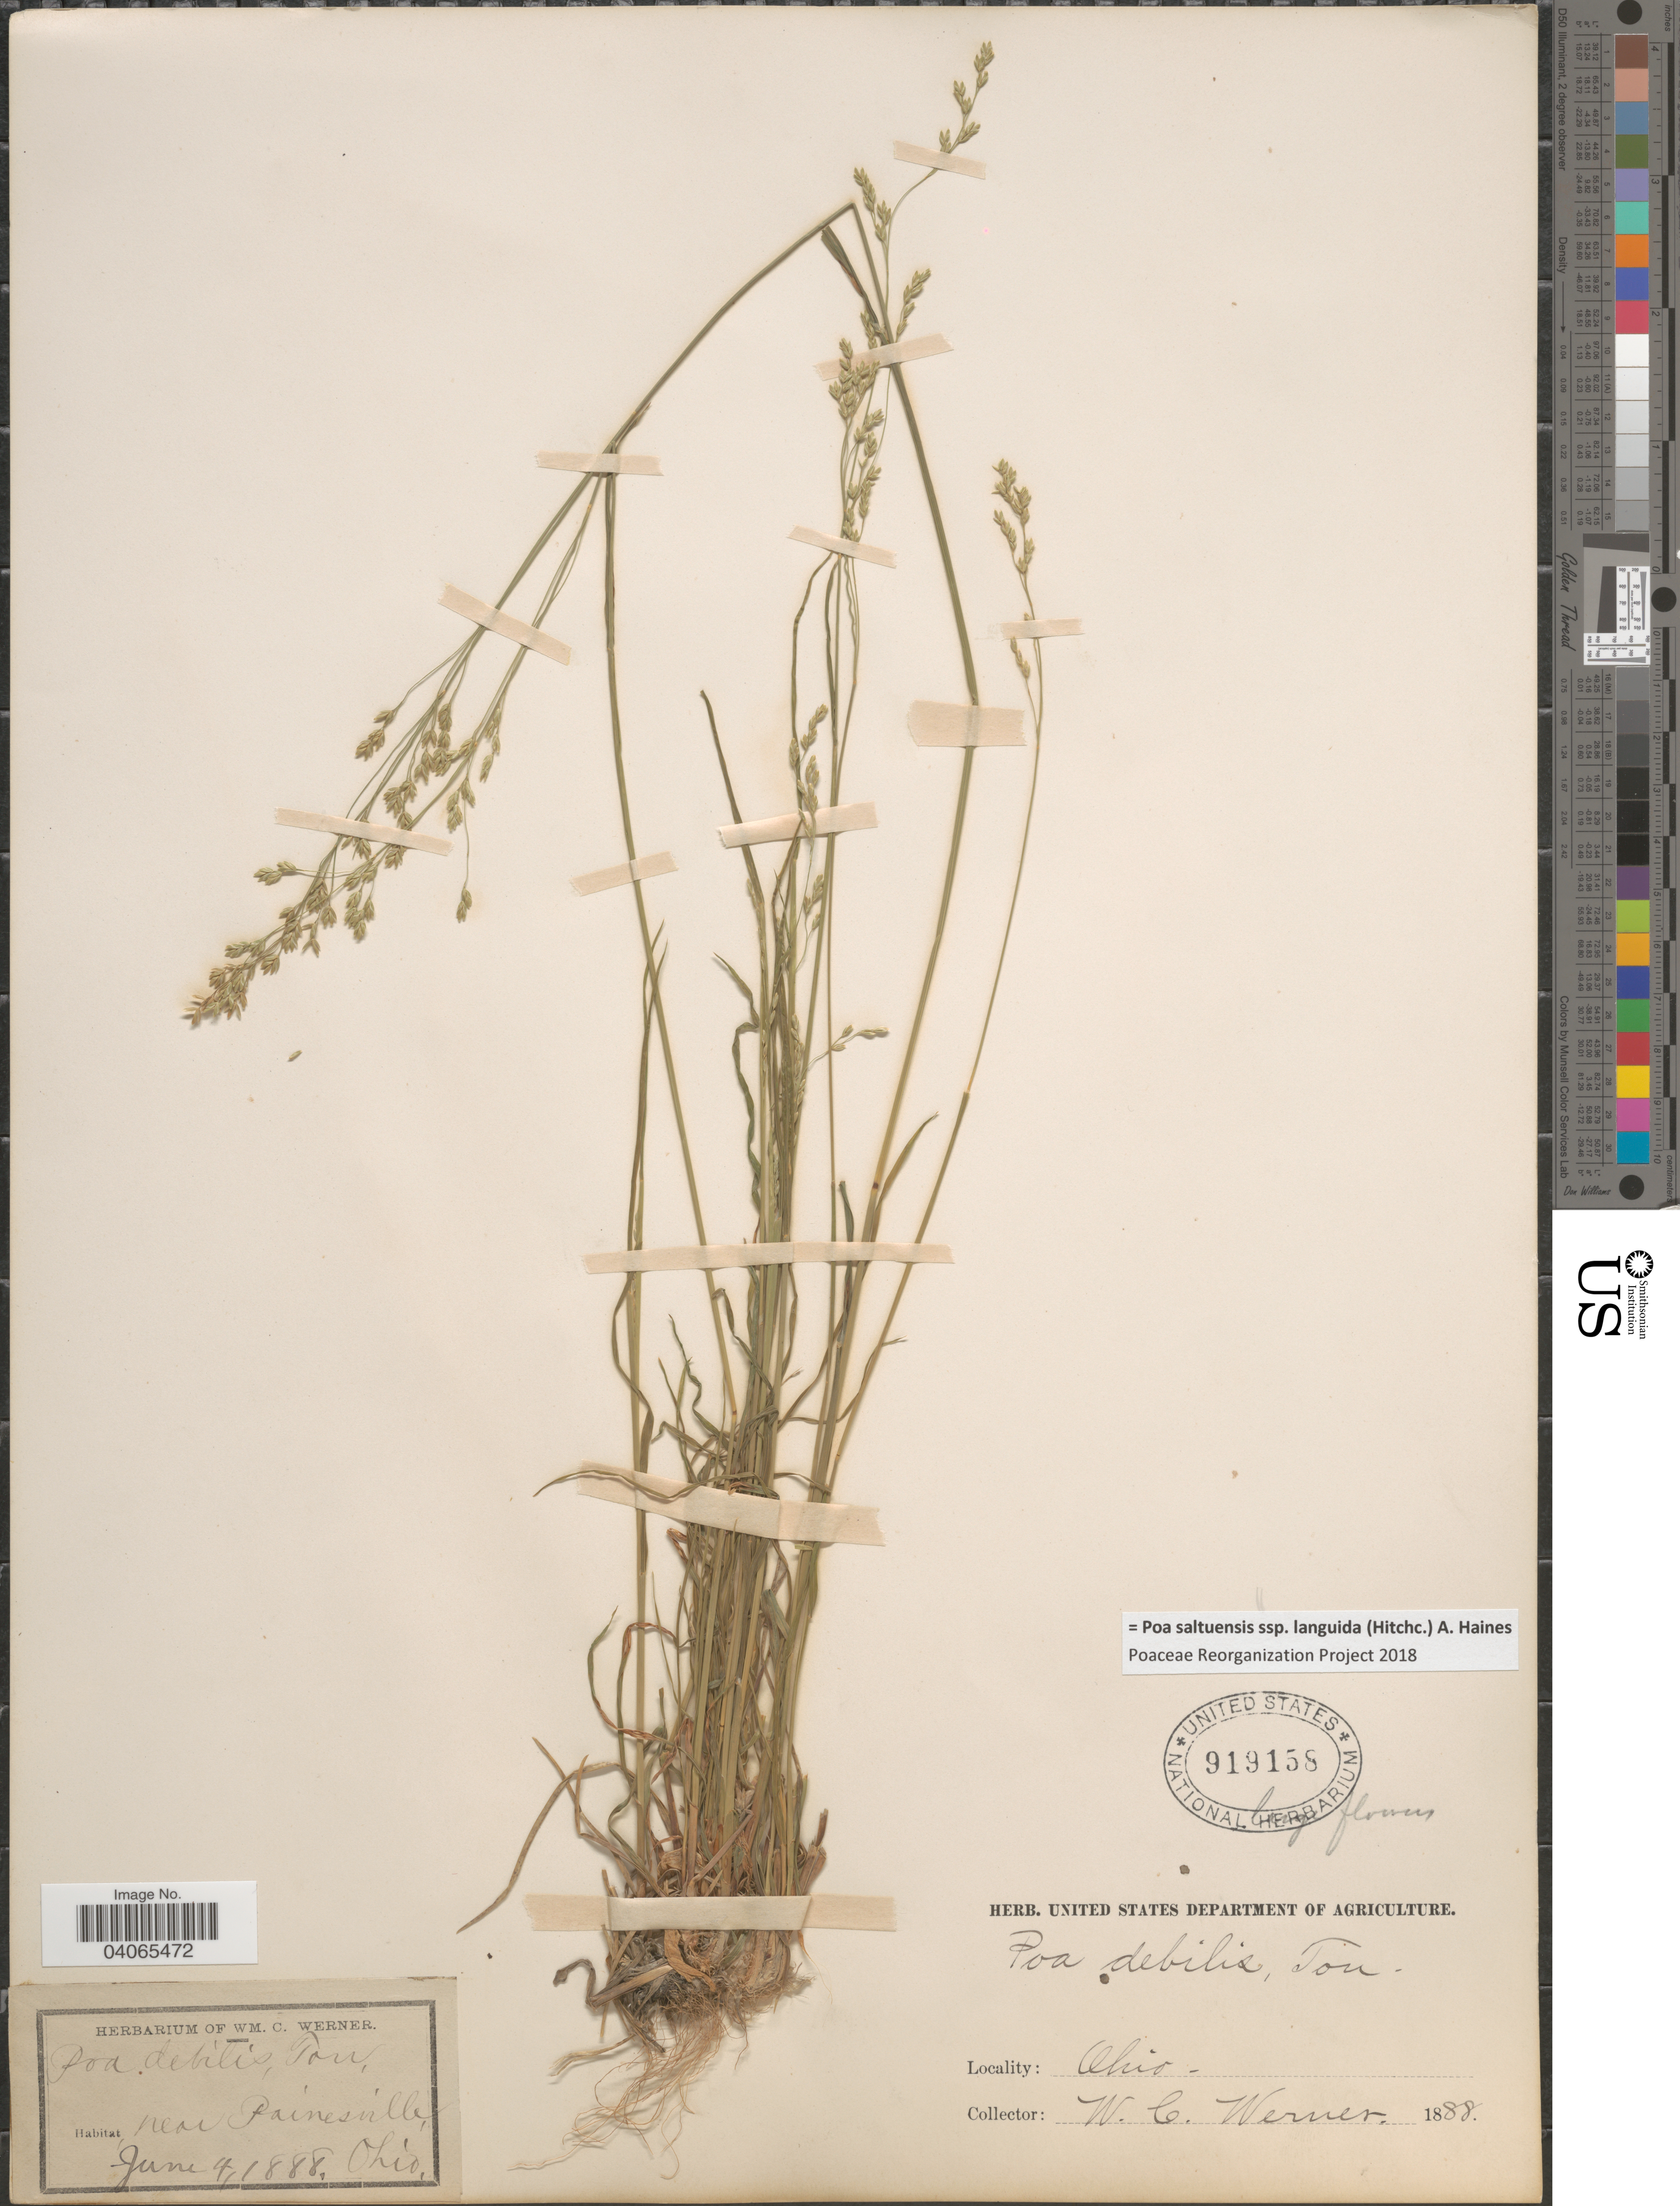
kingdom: Plantae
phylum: Tracheophyta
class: Liliopsida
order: Poales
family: Poaceae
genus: Poa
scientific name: Poa saltuensis subsp. languida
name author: (Hitchc.) A. Haines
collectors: W. Werner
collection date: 1888-06-04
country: United States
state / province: Ohio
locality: Near Painesville.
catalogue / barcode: US 919158